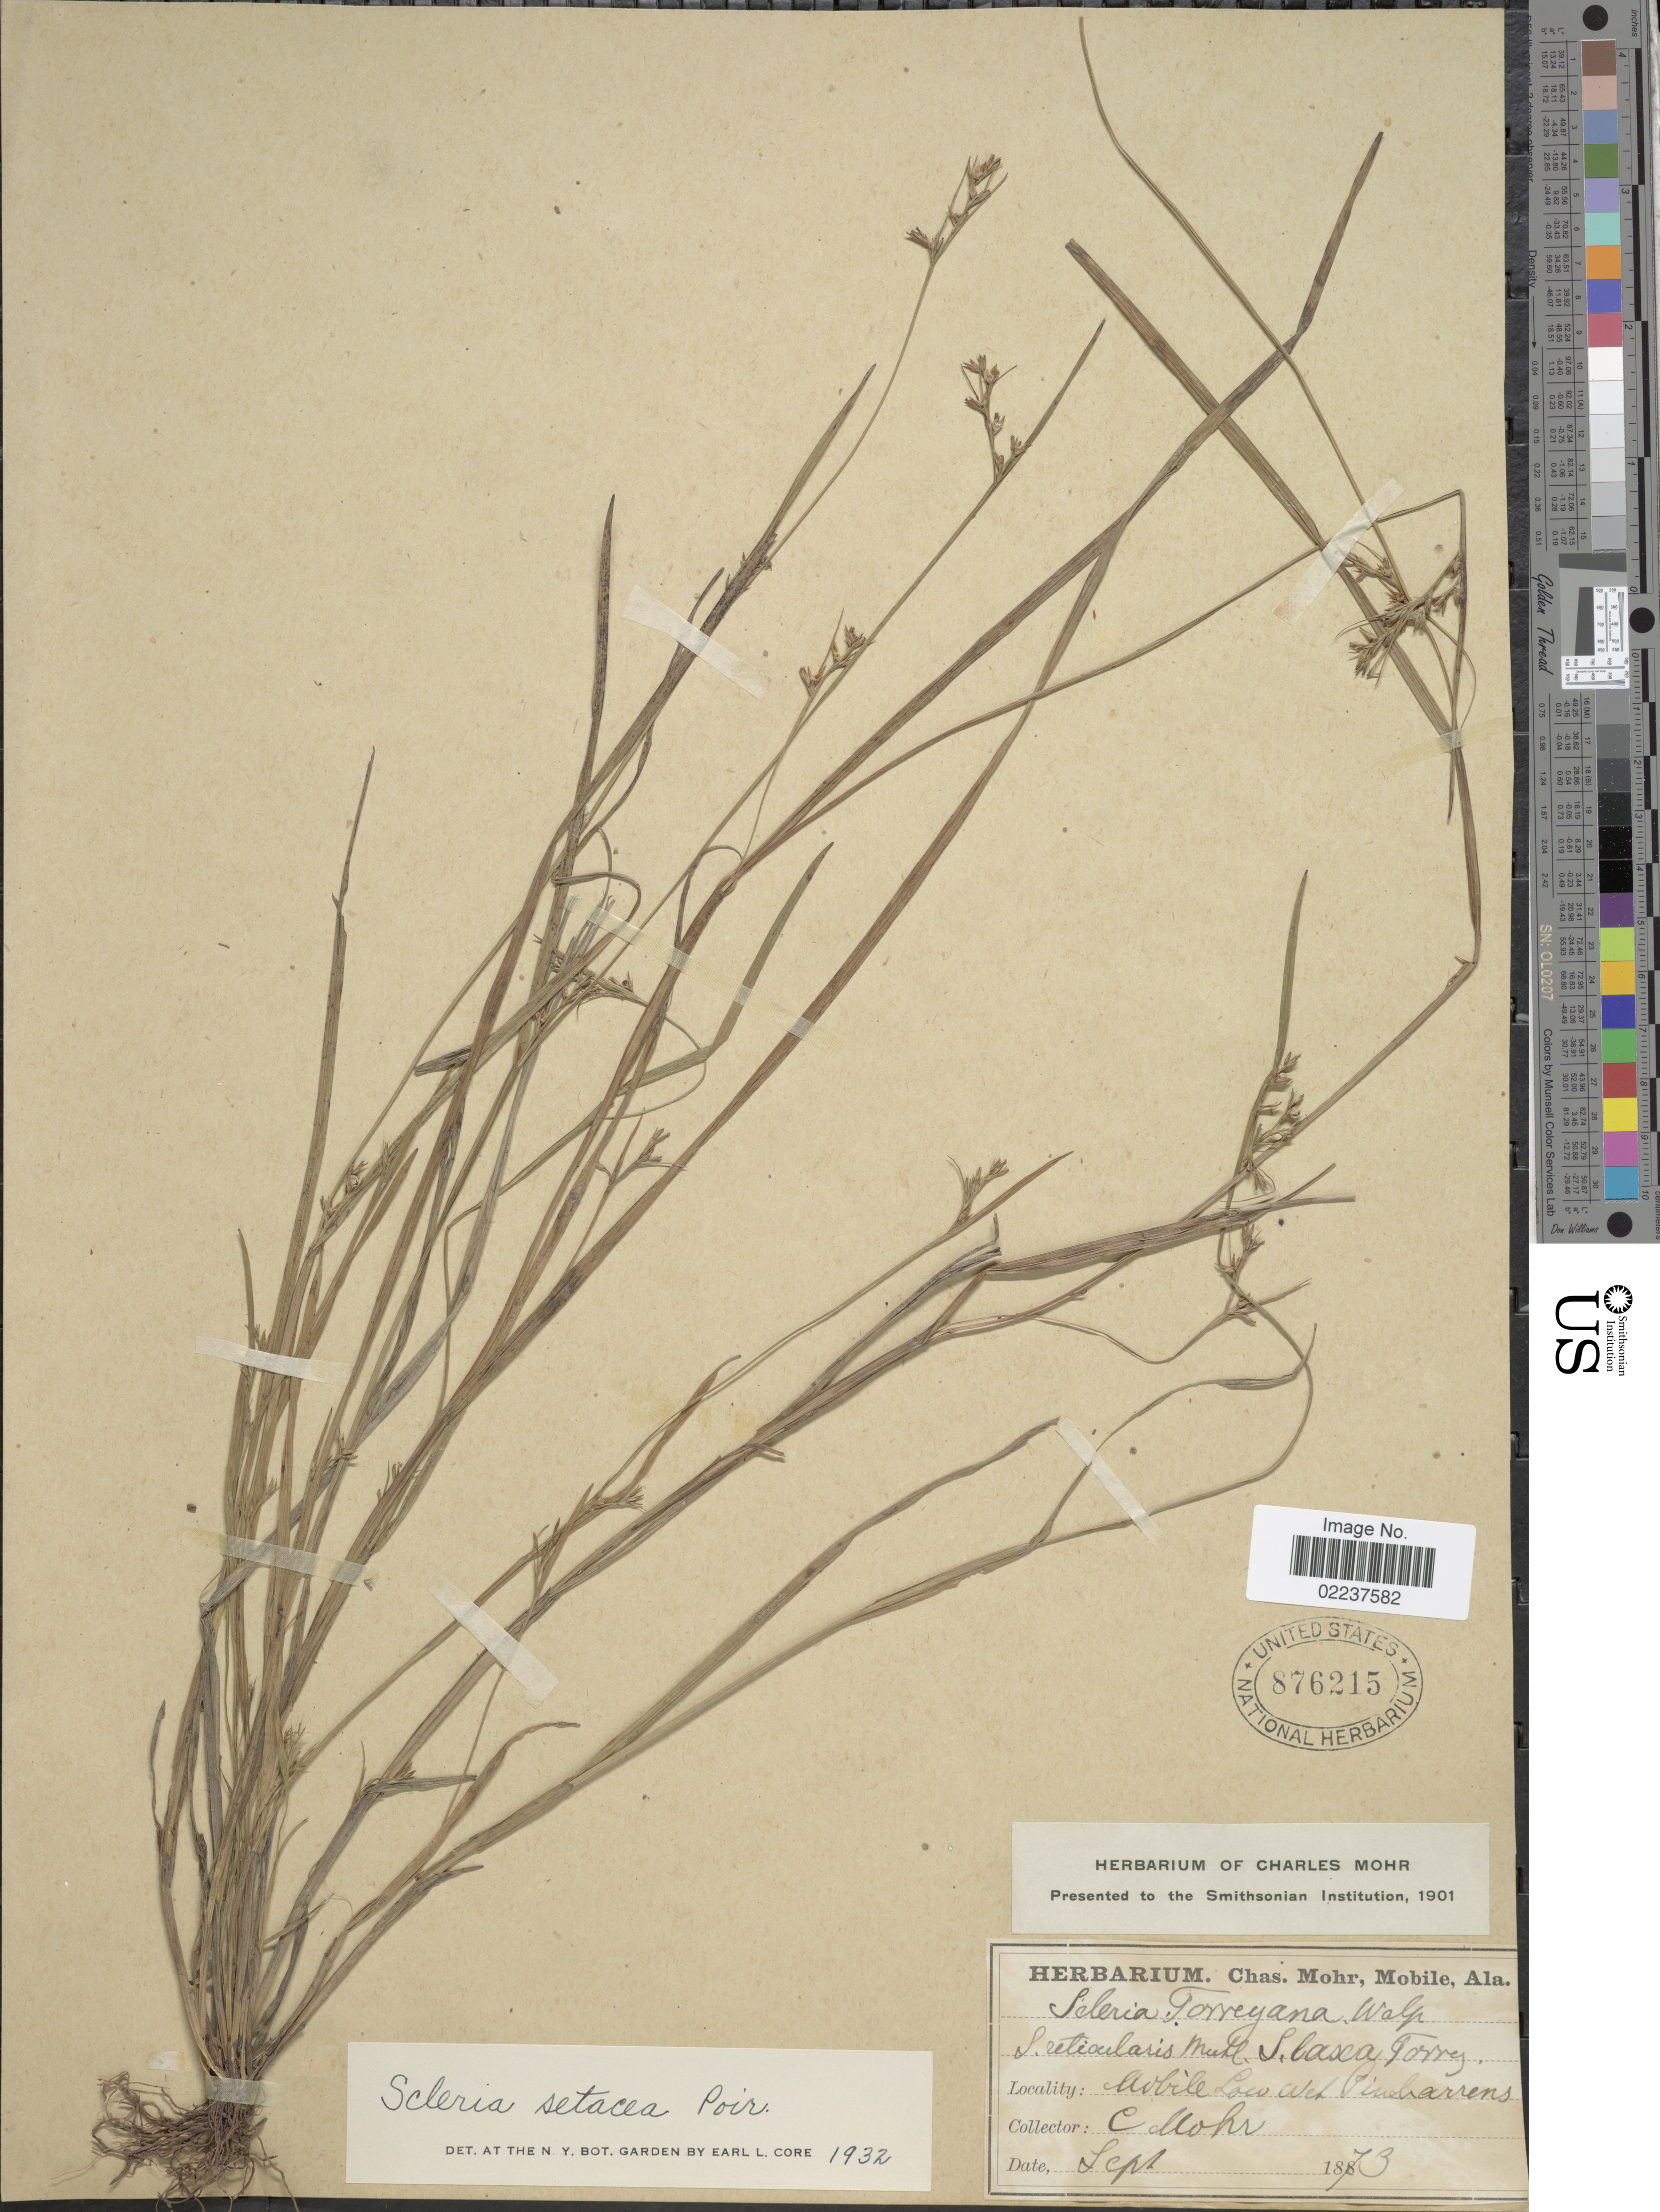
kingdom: Plantae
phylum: Tracheophyta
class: Liliopsida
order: Poales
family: Cyperaceae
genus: Scleria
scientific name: Scleria muehlenbergii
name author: Steud.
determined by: Strong, Mark T., (BOT), Smithsonian Institution - National Museum of Natural History (UNITED STATES)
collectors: C. T. Mohr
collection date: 1873-09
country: United States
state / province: Alabama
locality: Mobile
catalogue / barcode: US 876215